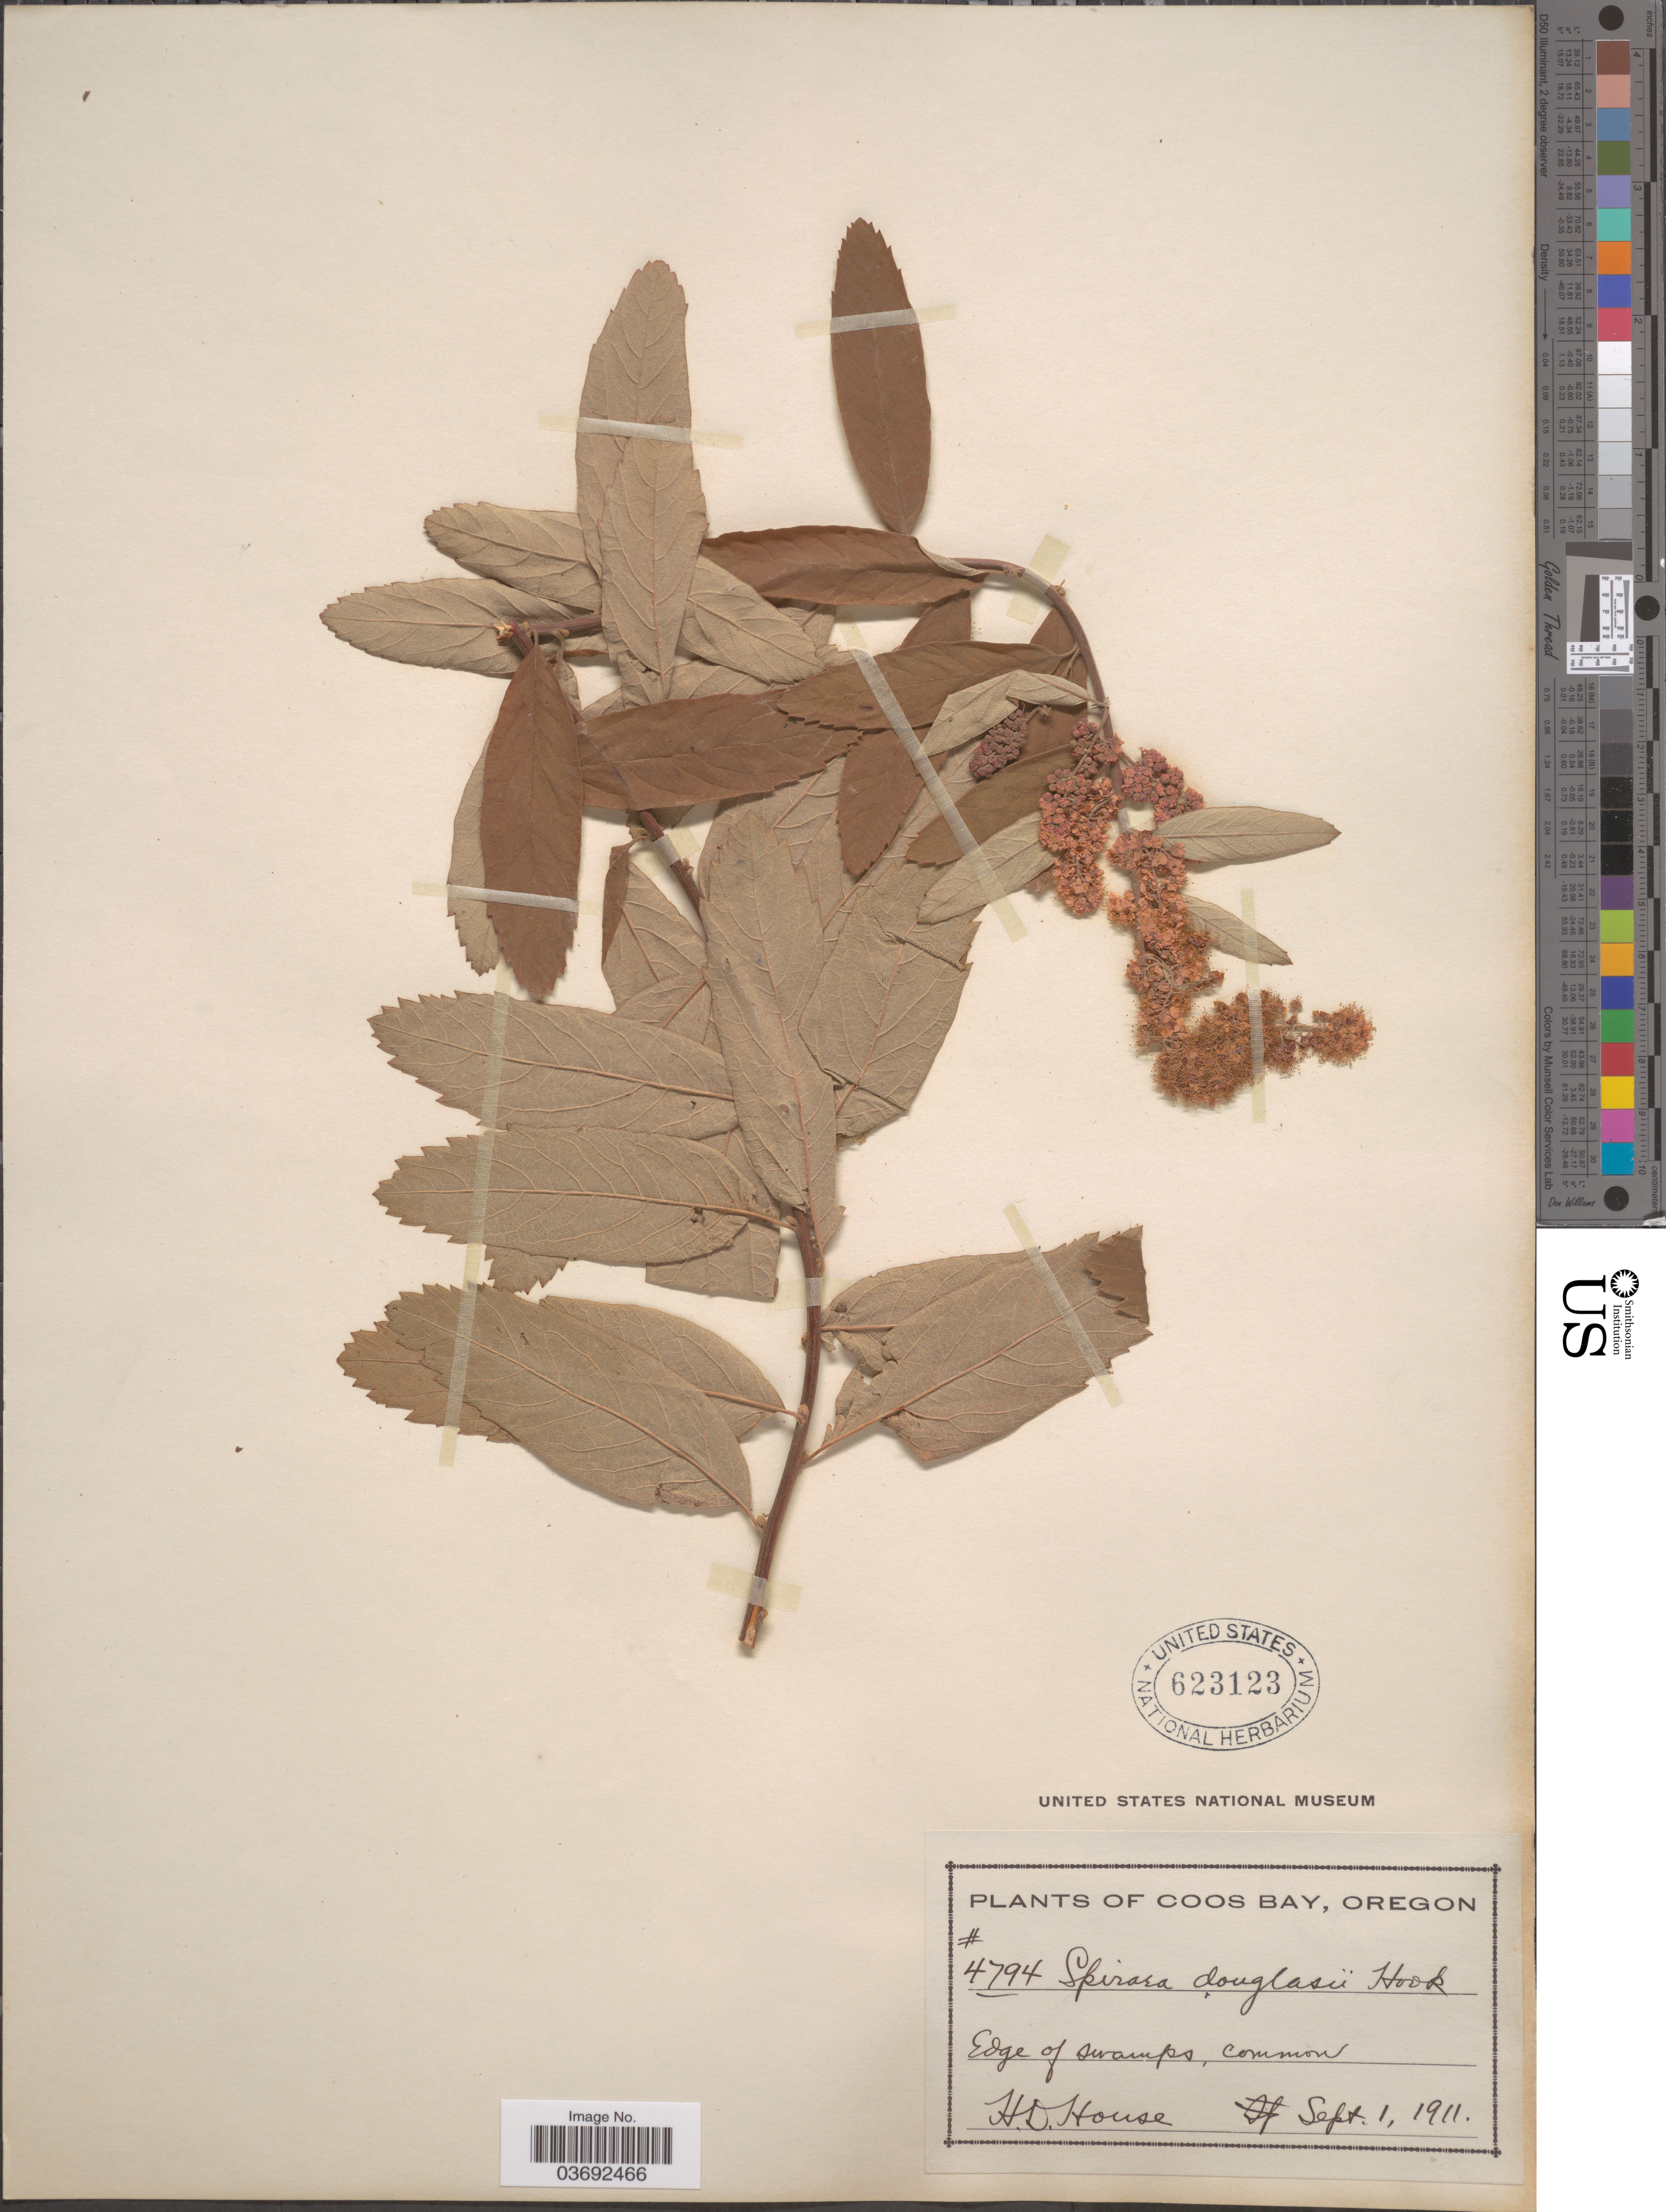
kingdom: Plantae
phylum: Tracheophyta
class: Magnoliopsida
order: Rosales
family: Rosaceae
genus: Spiraea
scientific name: Spiraea douglasii var. menziesii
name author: (Hook.) C. Presl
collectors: H. D. House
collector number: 4794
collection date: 1911-09-01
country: United States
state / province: Oregon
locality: Coos Bay. Edge of swamps.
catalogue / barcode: US 623123